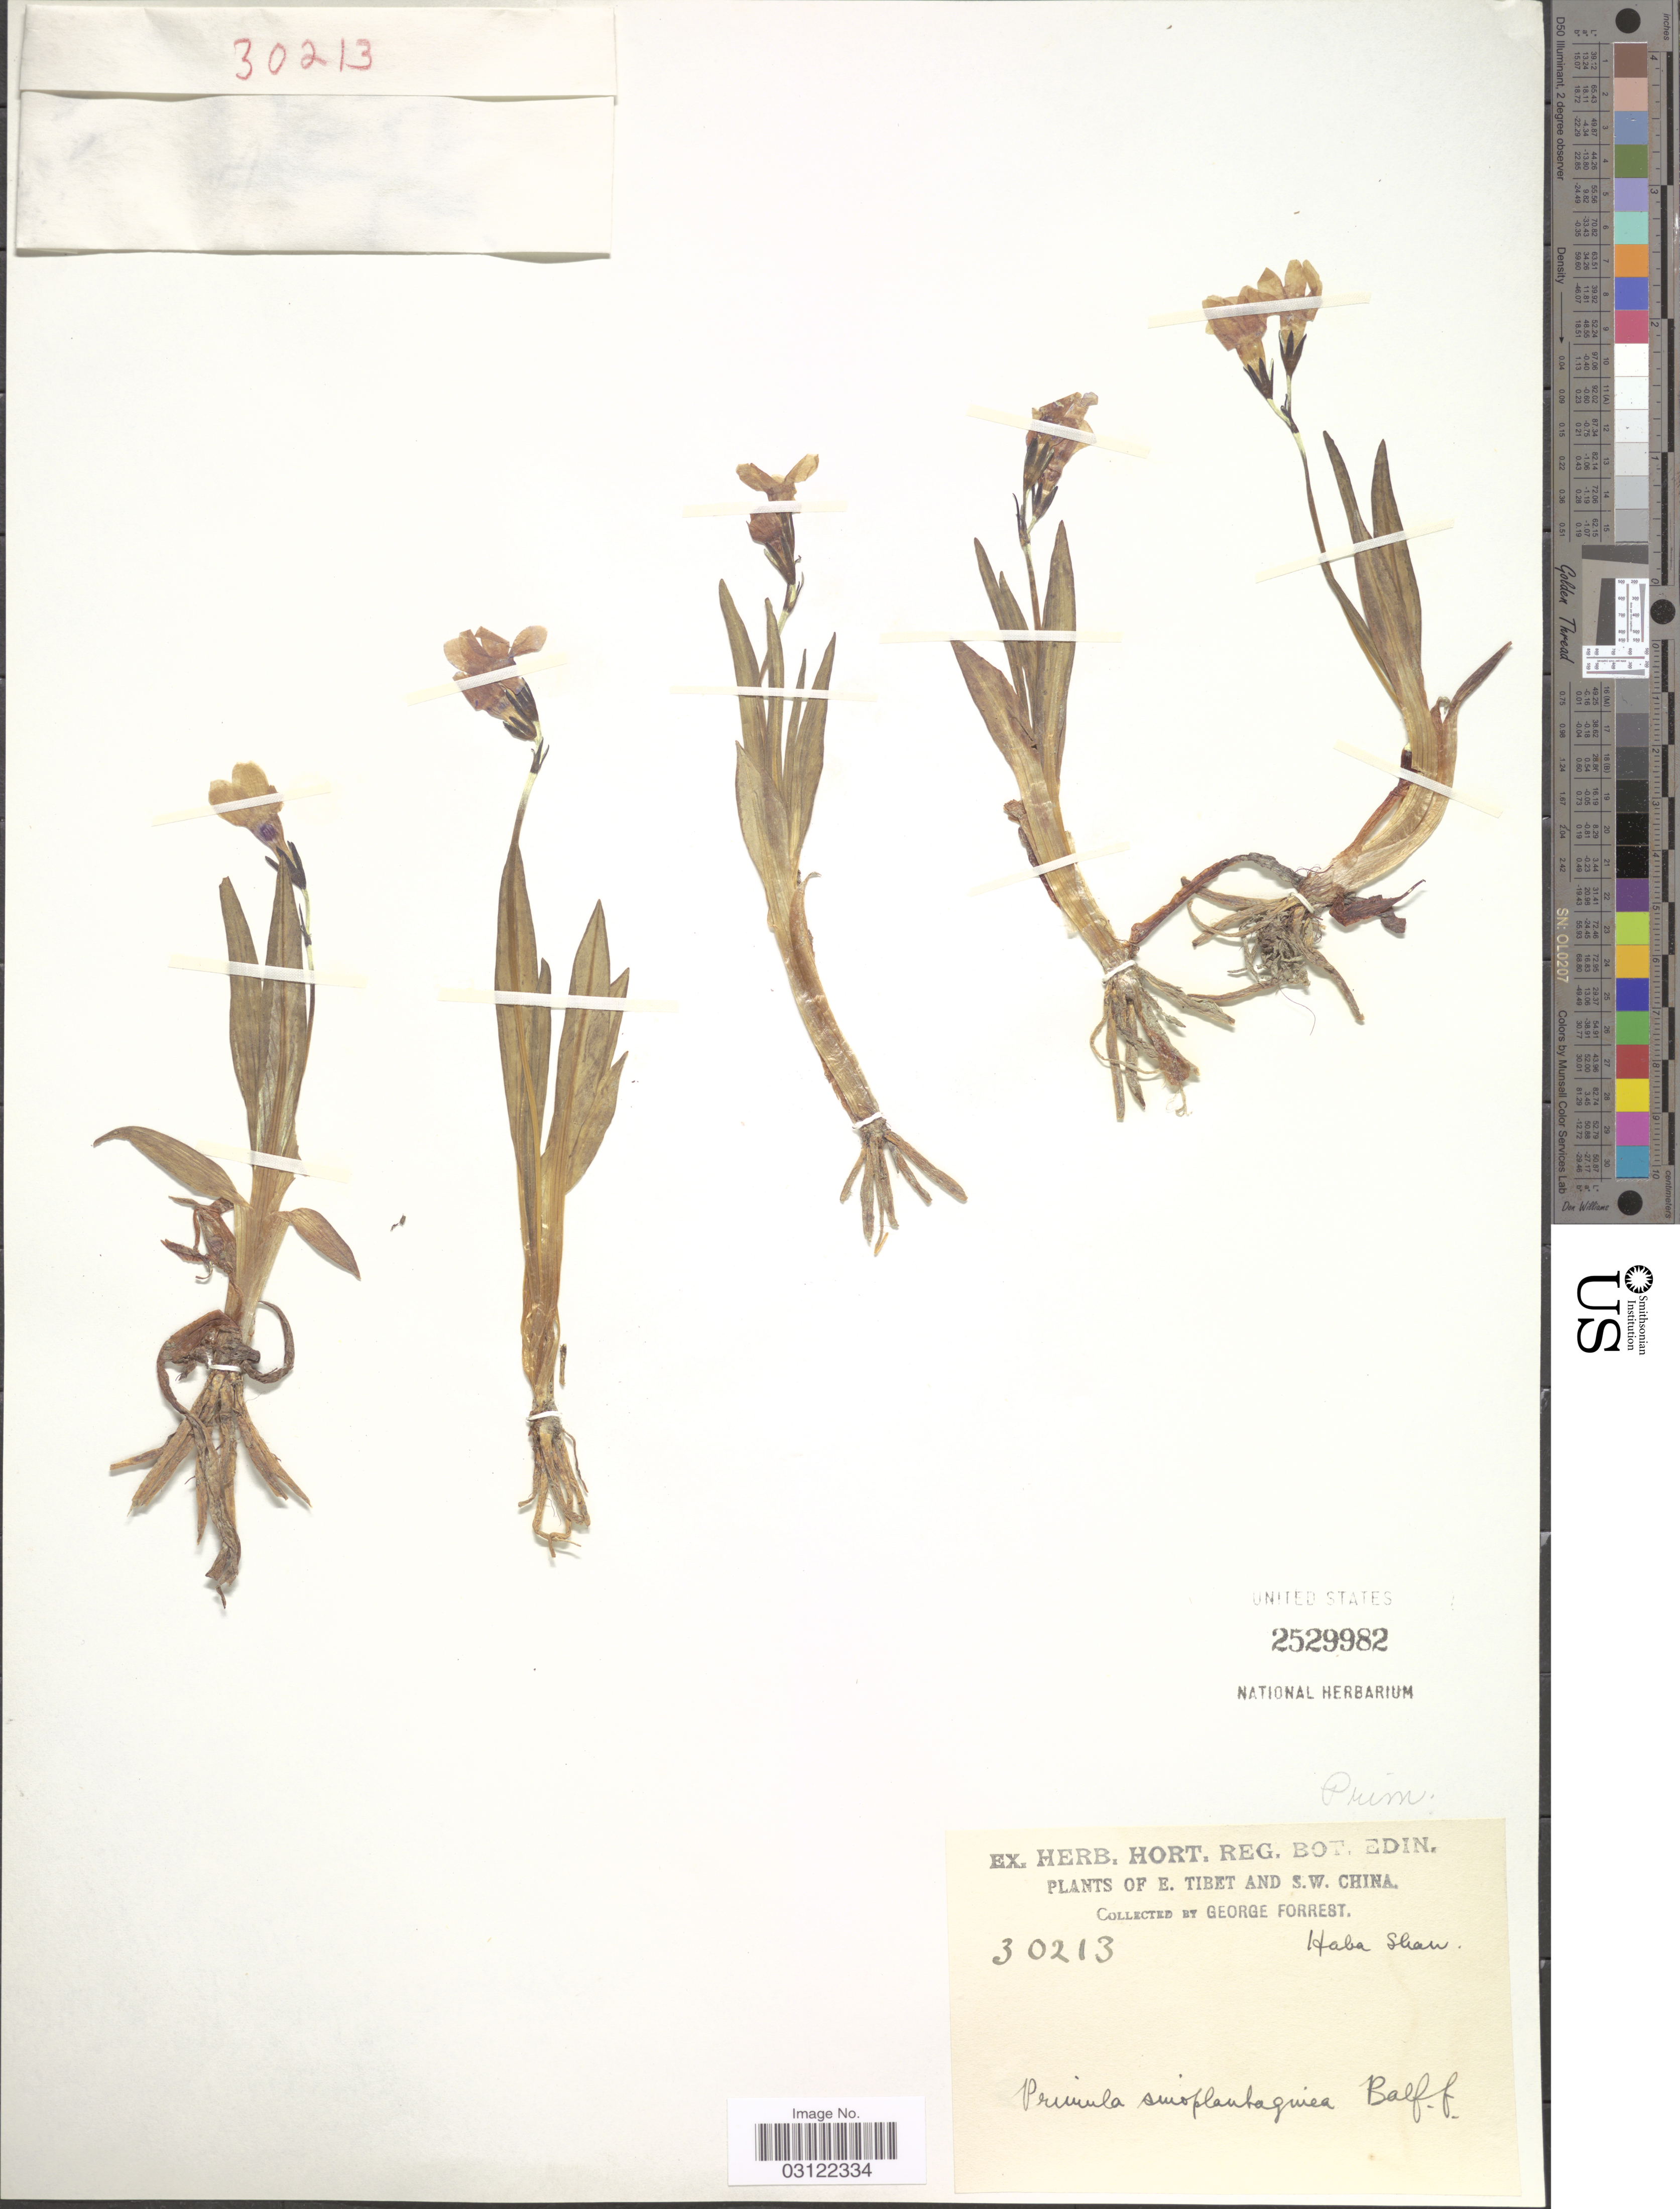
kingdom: Plantae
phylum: Tracheophyta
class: Magnoliopsida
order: Ericales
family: Primulaceae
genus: Primula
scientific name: Primula sinoplantaginea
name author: Balf. f.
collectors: G. Forrest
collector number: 30213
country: China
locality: E. Tibet and S. W. China. Haba Shan.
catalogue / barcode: US 2529982